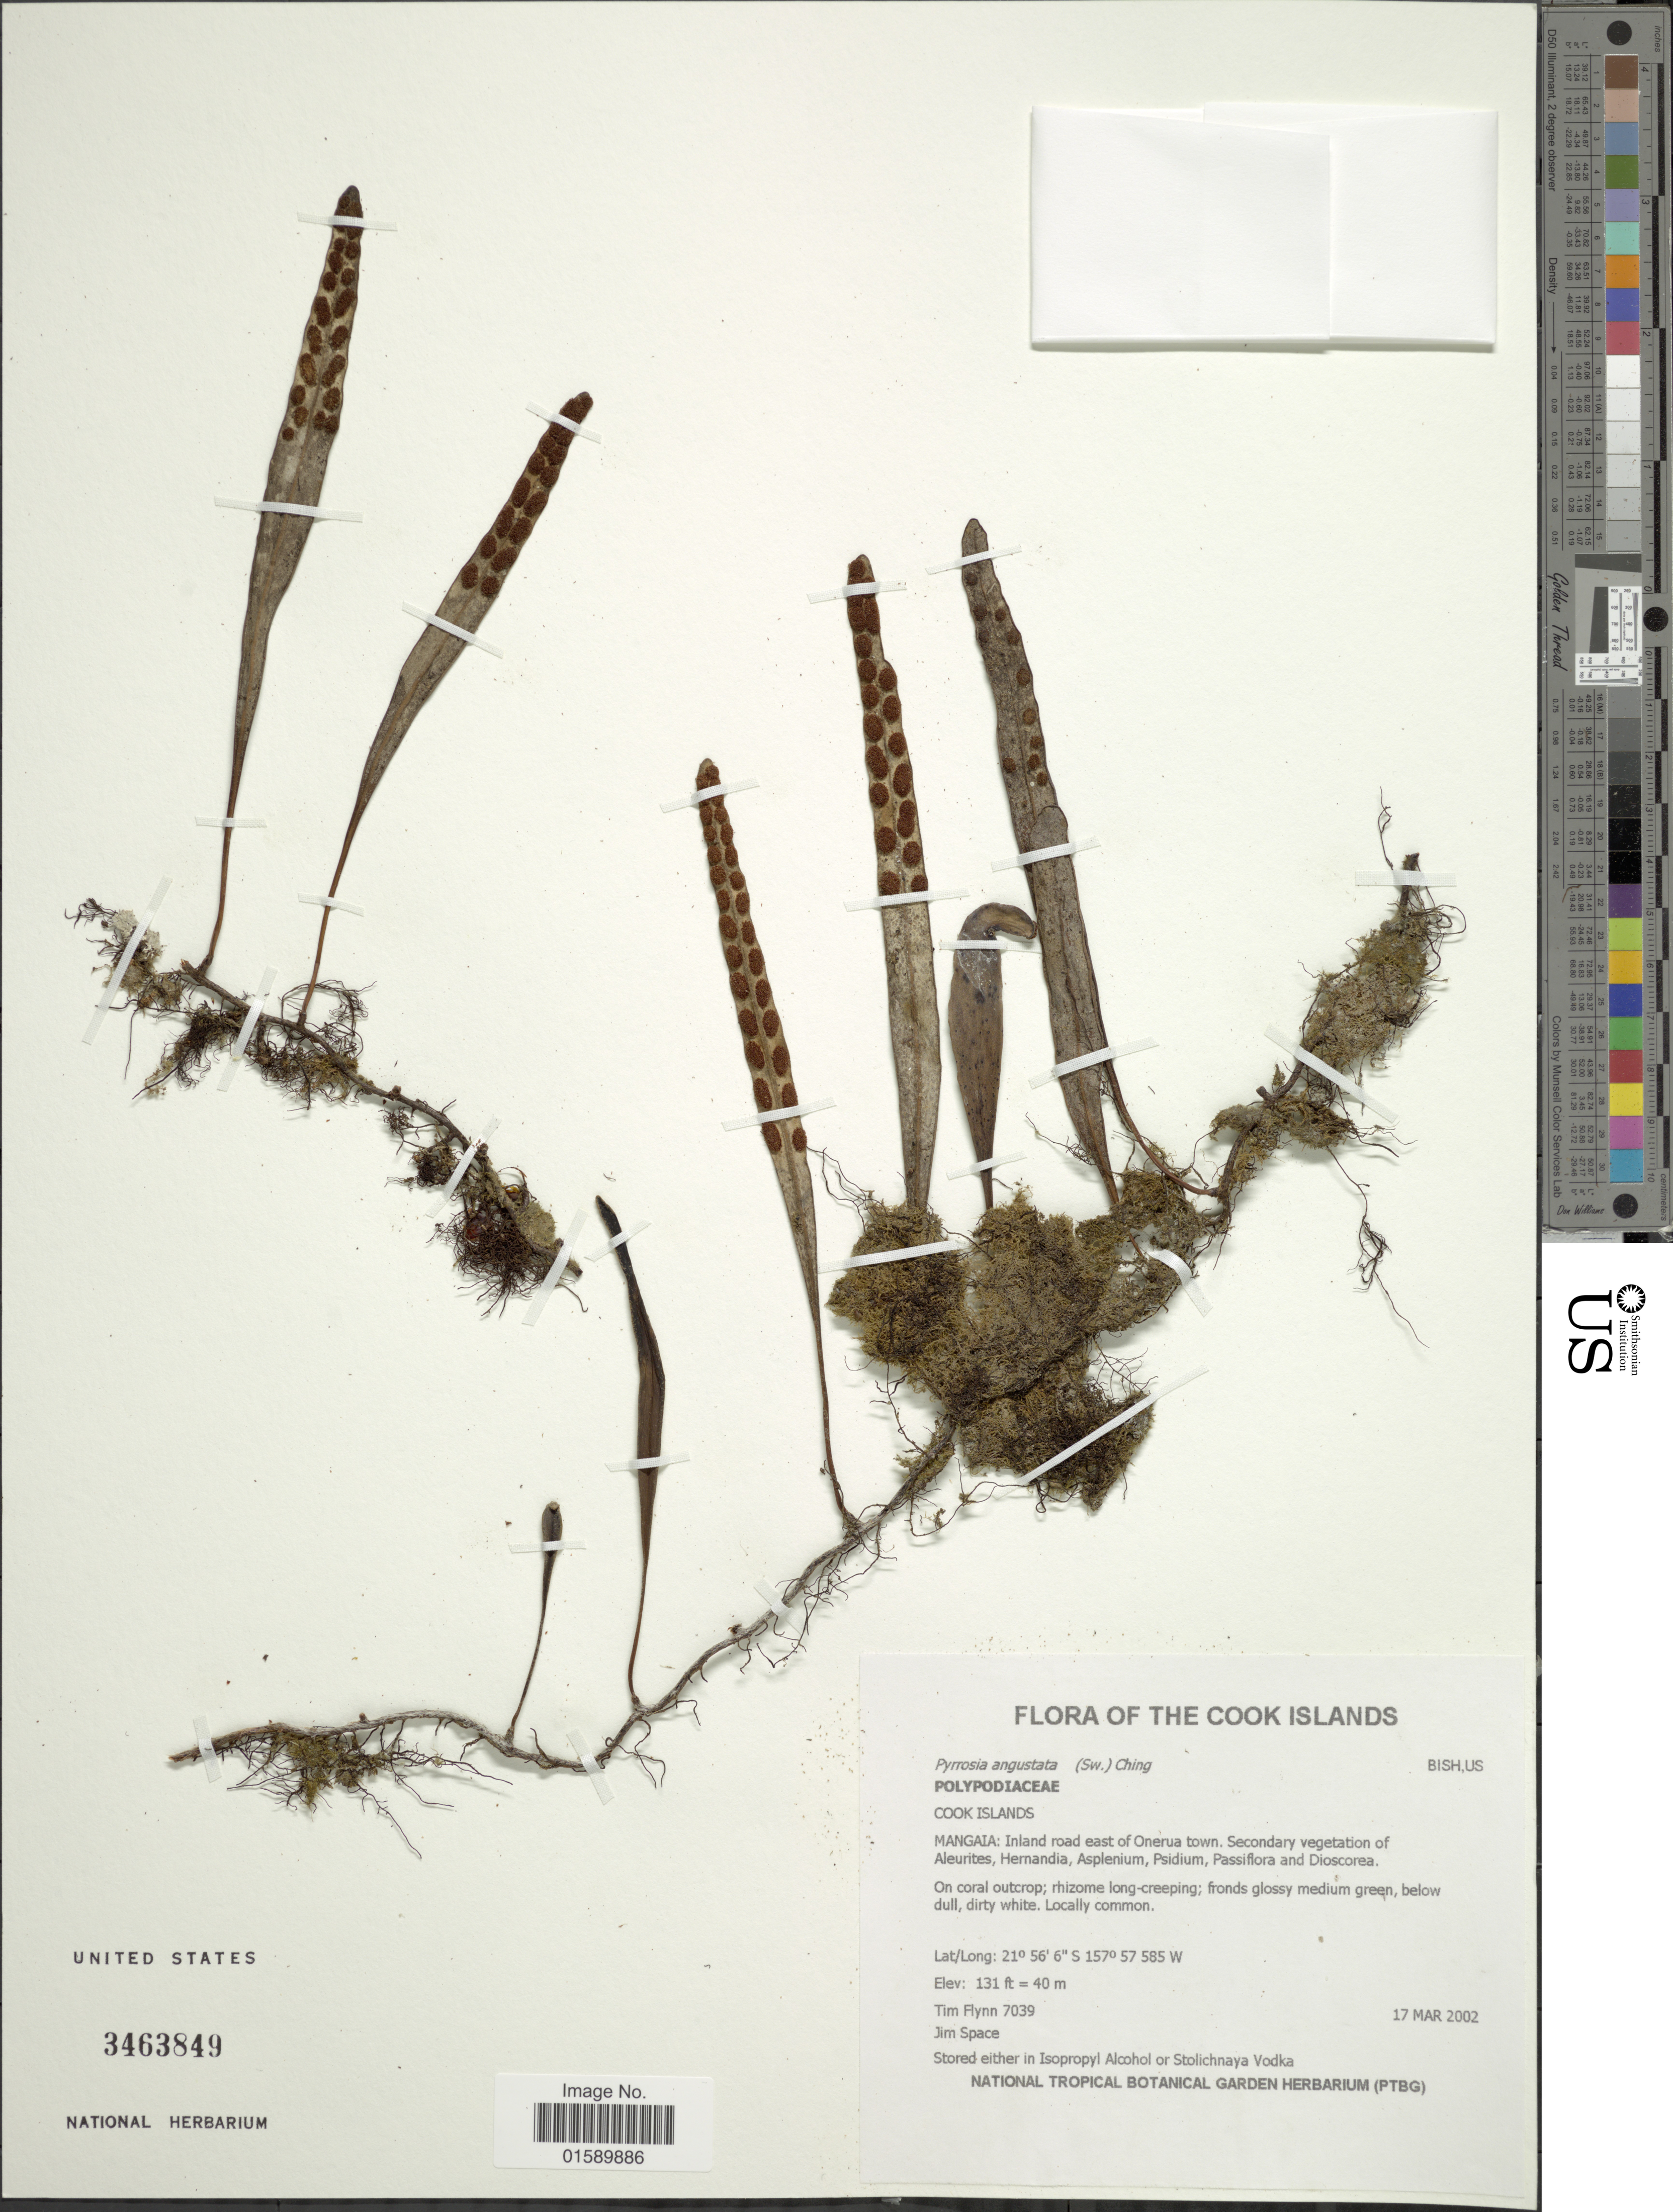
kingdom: Plantae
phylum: Tracheophyta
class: Polypodiopsida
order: Polypodiales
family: Polypodiaceae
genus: Pyrrosia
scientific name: Pyrrosia angustata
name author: (Sw.) Ching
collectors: T. Flynn & J. Space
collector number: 7039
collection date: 2002-03-17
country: Cook Islands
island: Mangaia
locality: Inlad road east of Onerua town.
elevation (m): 40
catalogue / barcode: US 3463849